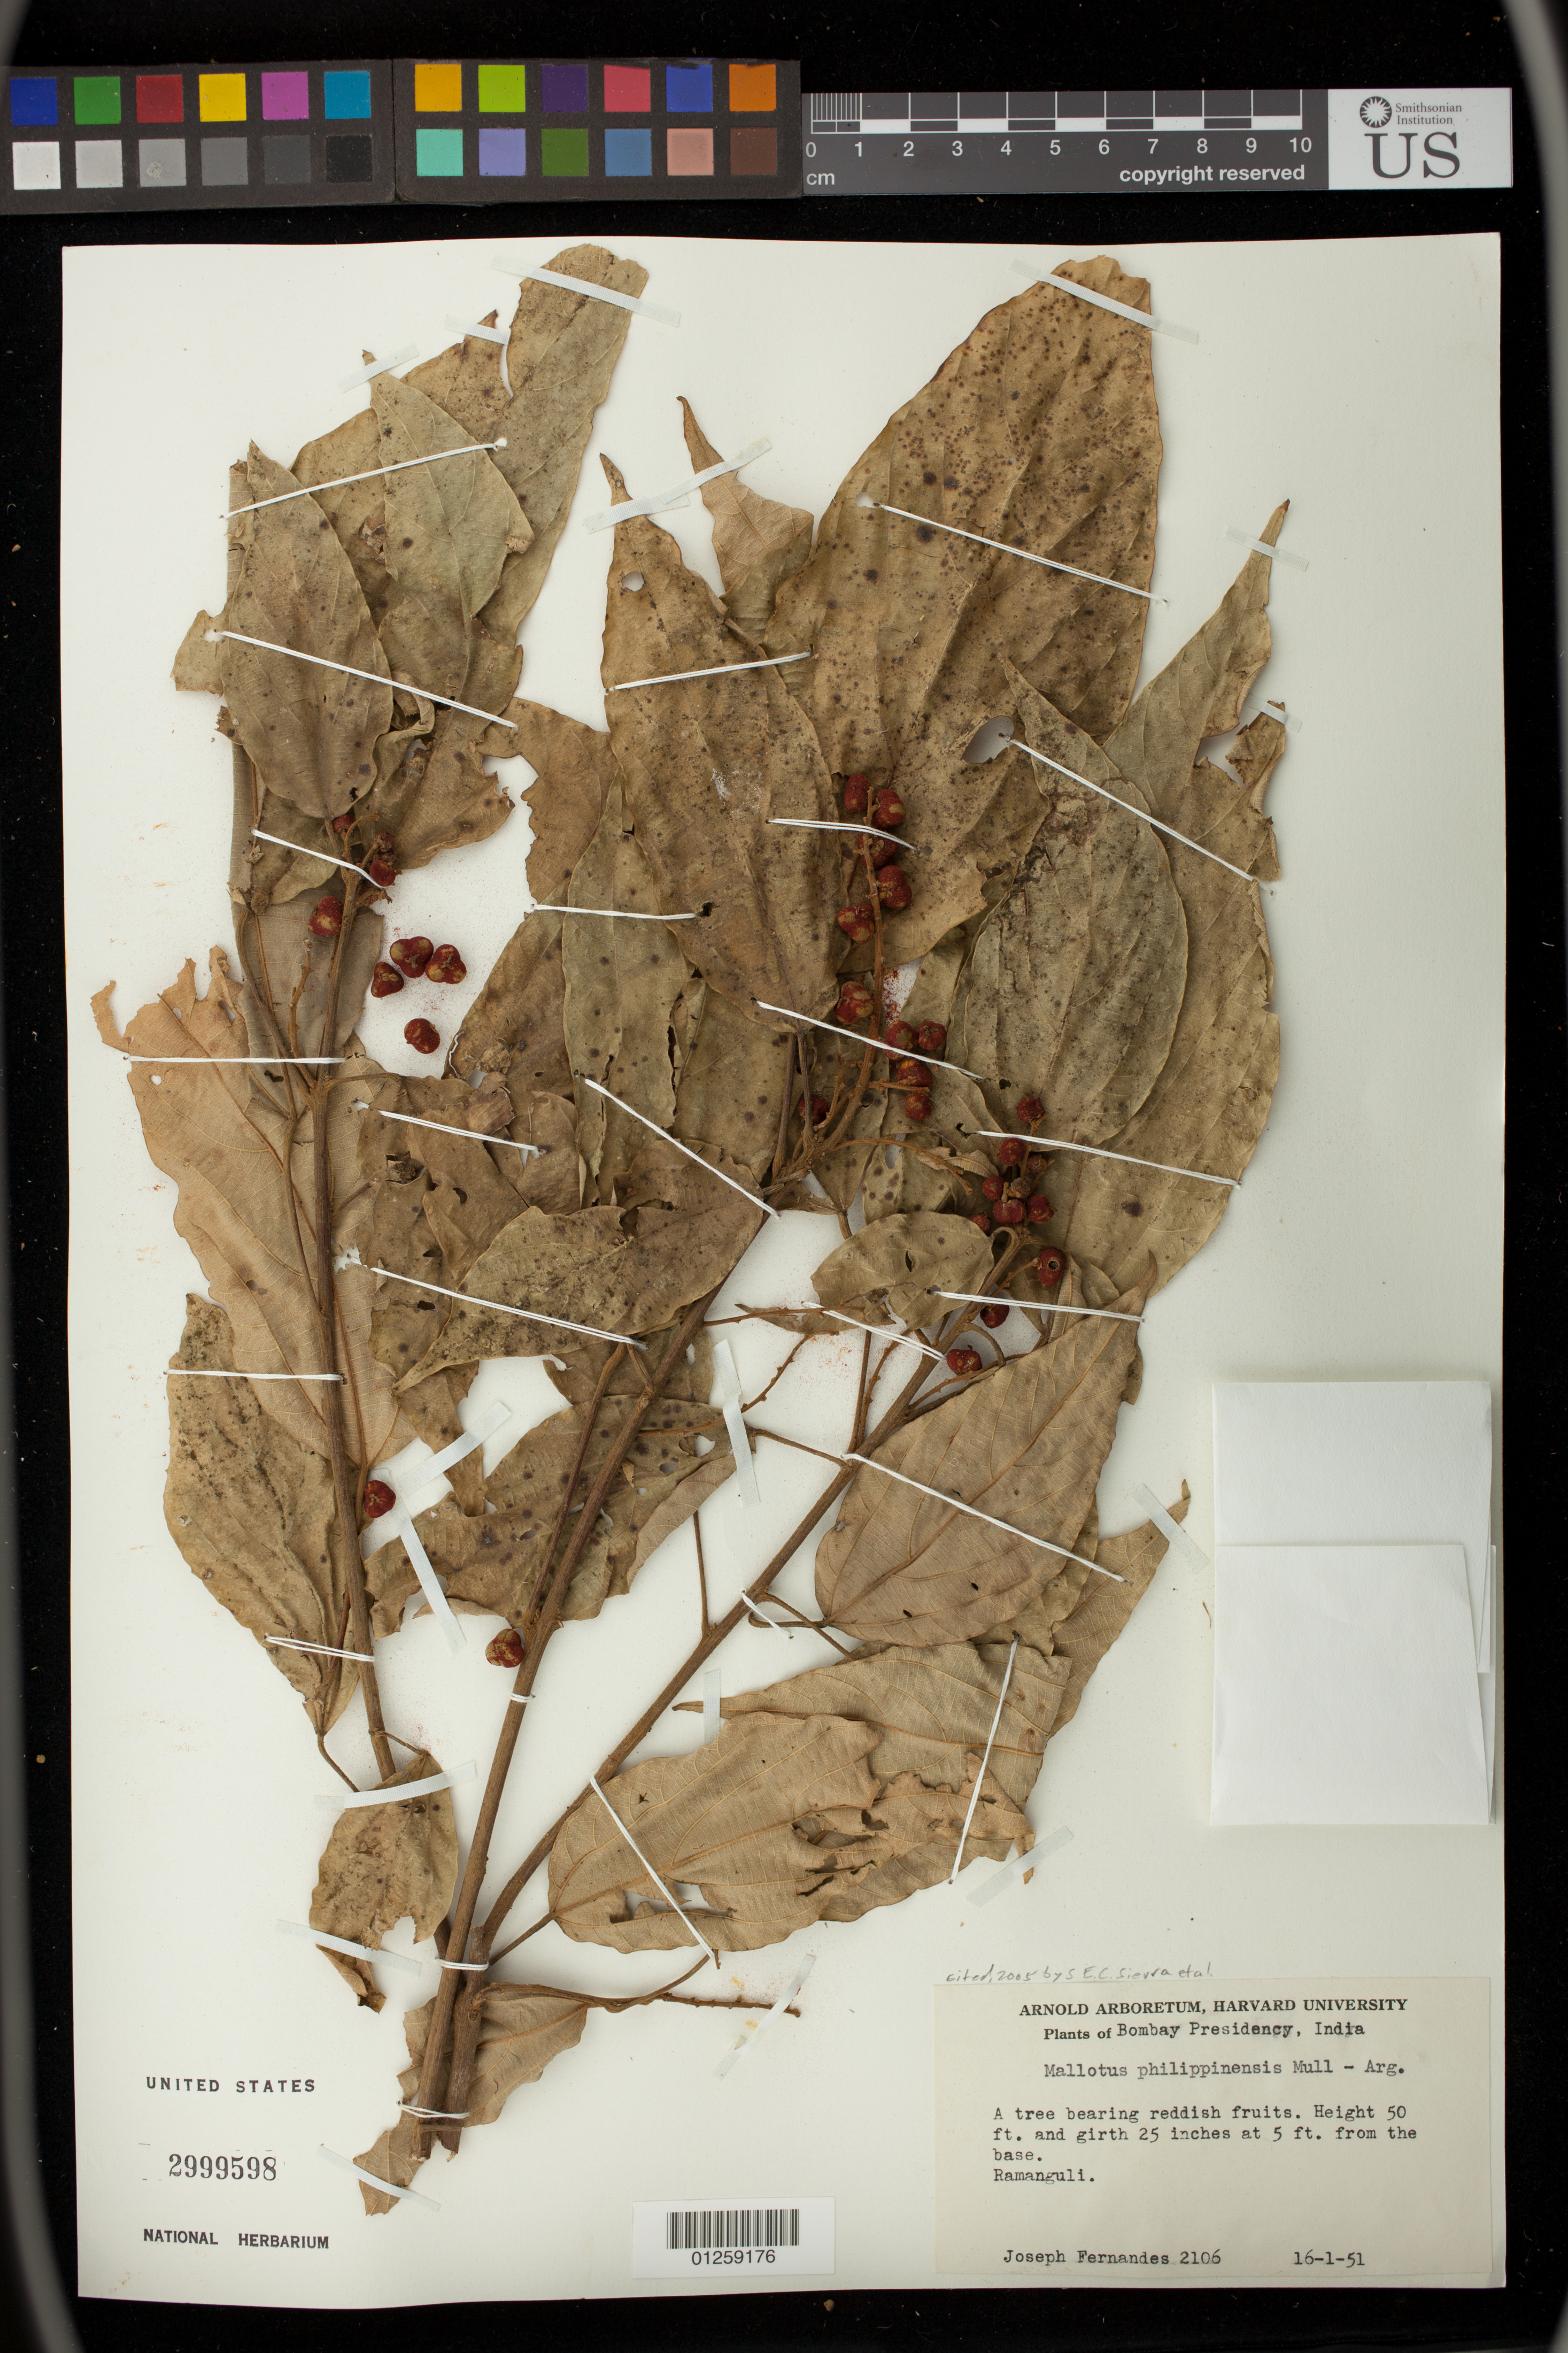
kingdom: Plantae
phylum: Tracheophyta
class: Magnoliopsida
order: Malpighiales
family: Euphorbiaceae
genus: Mallotus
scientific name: Mallotus philippensis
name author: (Lam.) Müll. Arg.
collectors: J. Fernandes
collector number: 2106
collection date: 1951-01-16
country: India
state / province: Maharashtra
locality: Bombay Presidency. Ramanguli.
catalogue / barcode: US 2999598